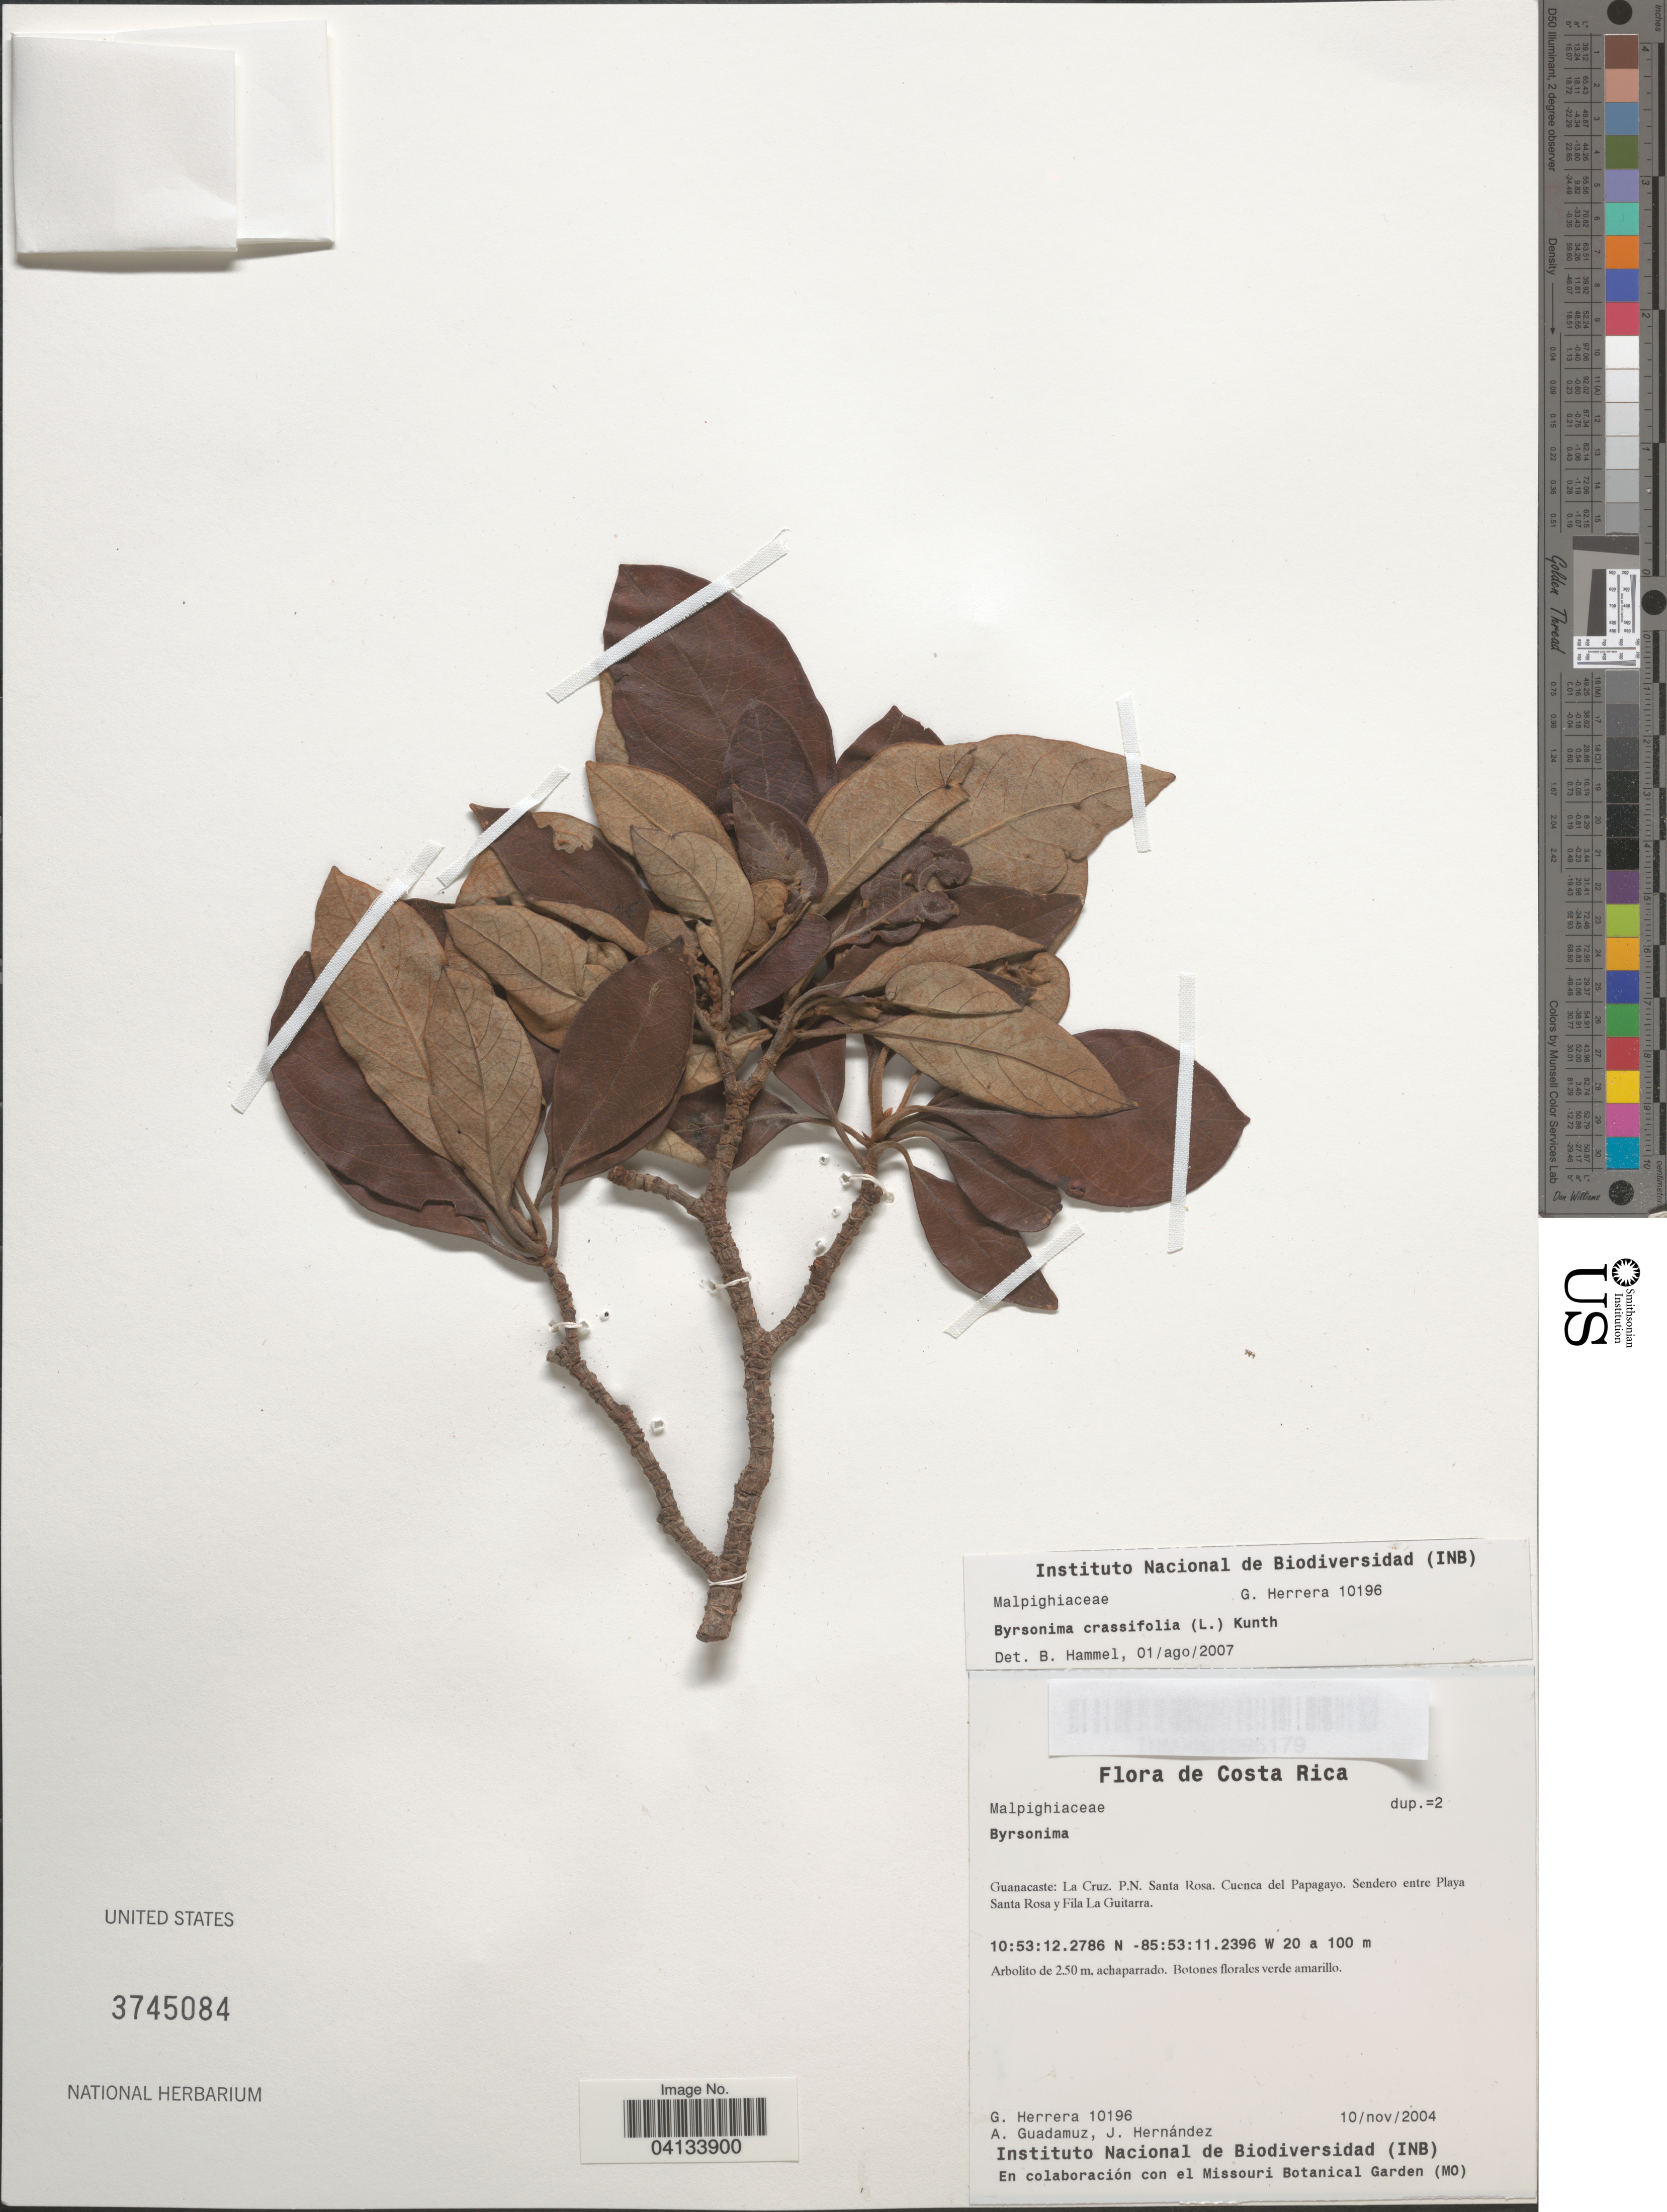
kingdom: Plantae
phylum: Tracheophyta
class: Magnoliopsida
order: Malpighiales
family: Malpighiaceae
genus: Byrsonima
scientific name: Byrsonima crassifolia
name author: (L.) Kunth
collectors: G. Herrera, A. Guadamuz & J. Hernandez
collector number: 10196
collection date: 2004-11-10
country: Costa Rica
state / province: Guanacaste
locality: La Cruz. P. N. Santa Rosa. Cuenca del Papagayo. Sendero entre Playa Santa Rosa y Fila La Guitarra.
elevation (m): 20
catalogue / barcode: US 3745084